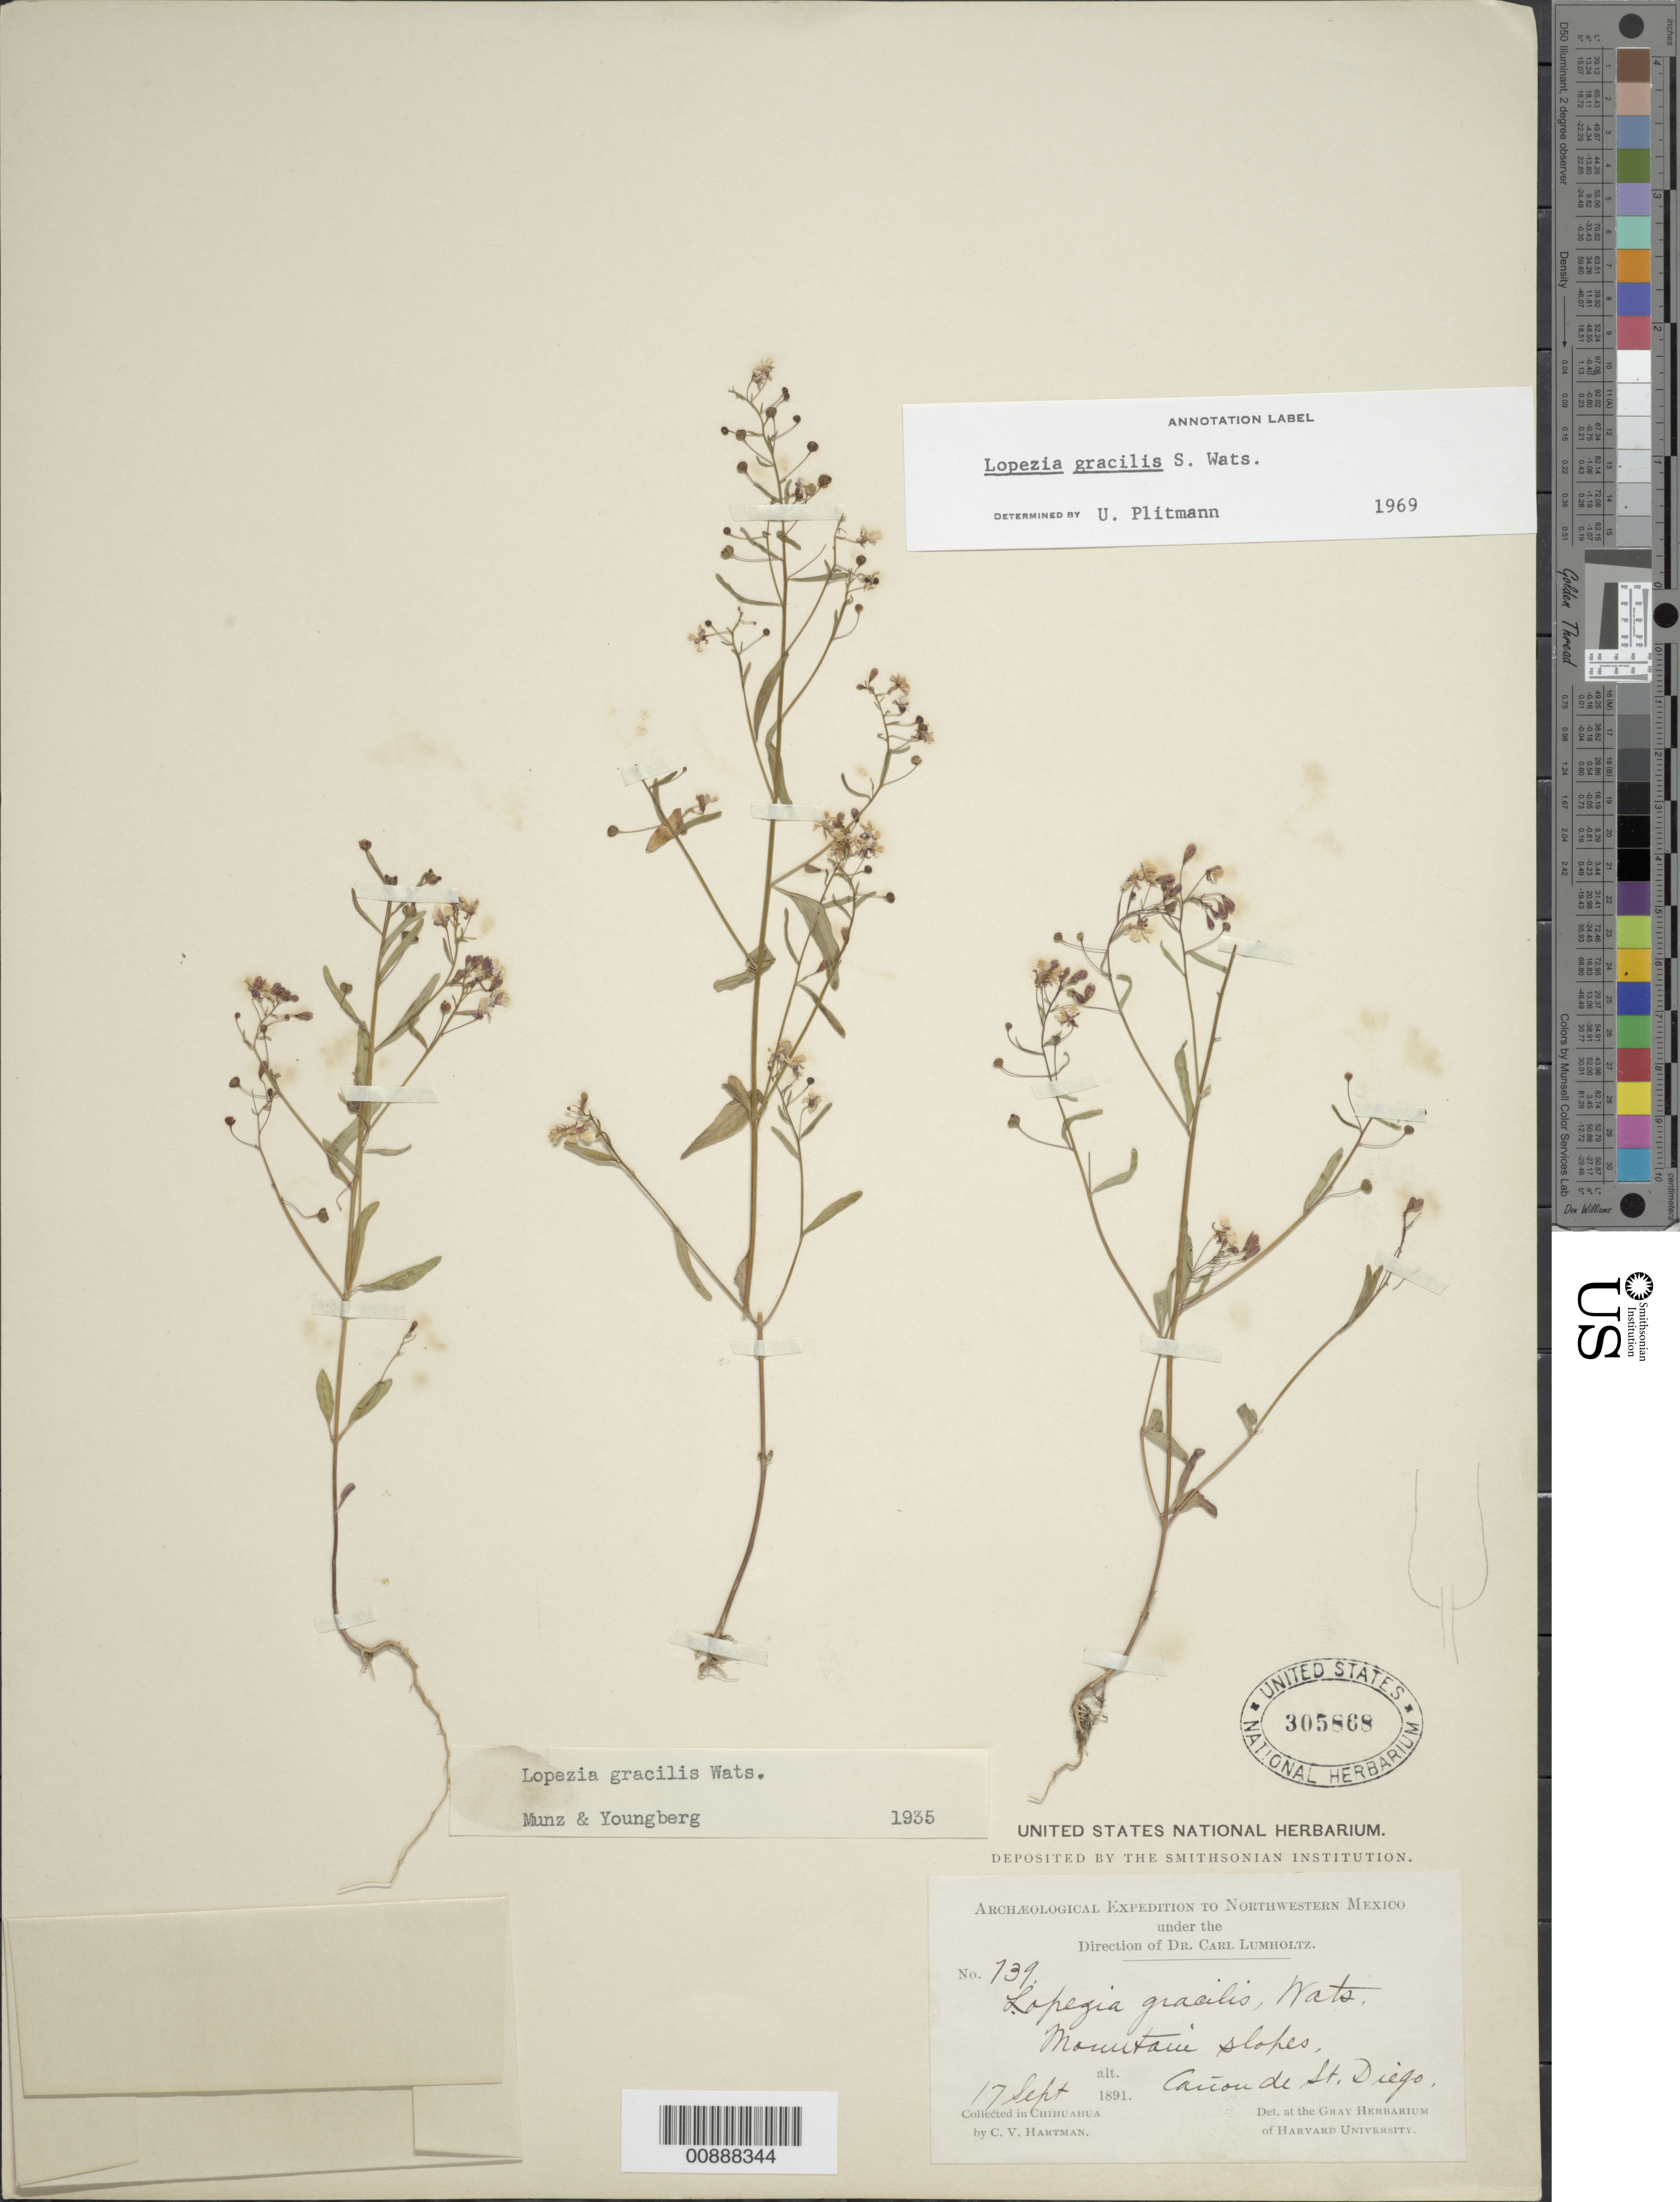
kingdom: Plantae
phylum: Tracheophyta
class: Magnoliopsida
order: Myrtales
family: Onagraceae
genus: Lopezia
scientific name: Lopezia gracilis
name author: S. Watson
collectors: C. V. Hartman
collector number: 739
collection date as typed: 17 Sep 1891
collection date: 1891-09-17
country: Mexico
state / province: Chihuahua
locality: Cañon de St. Diego.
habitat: Mountain slopes.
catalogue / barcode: US 305868